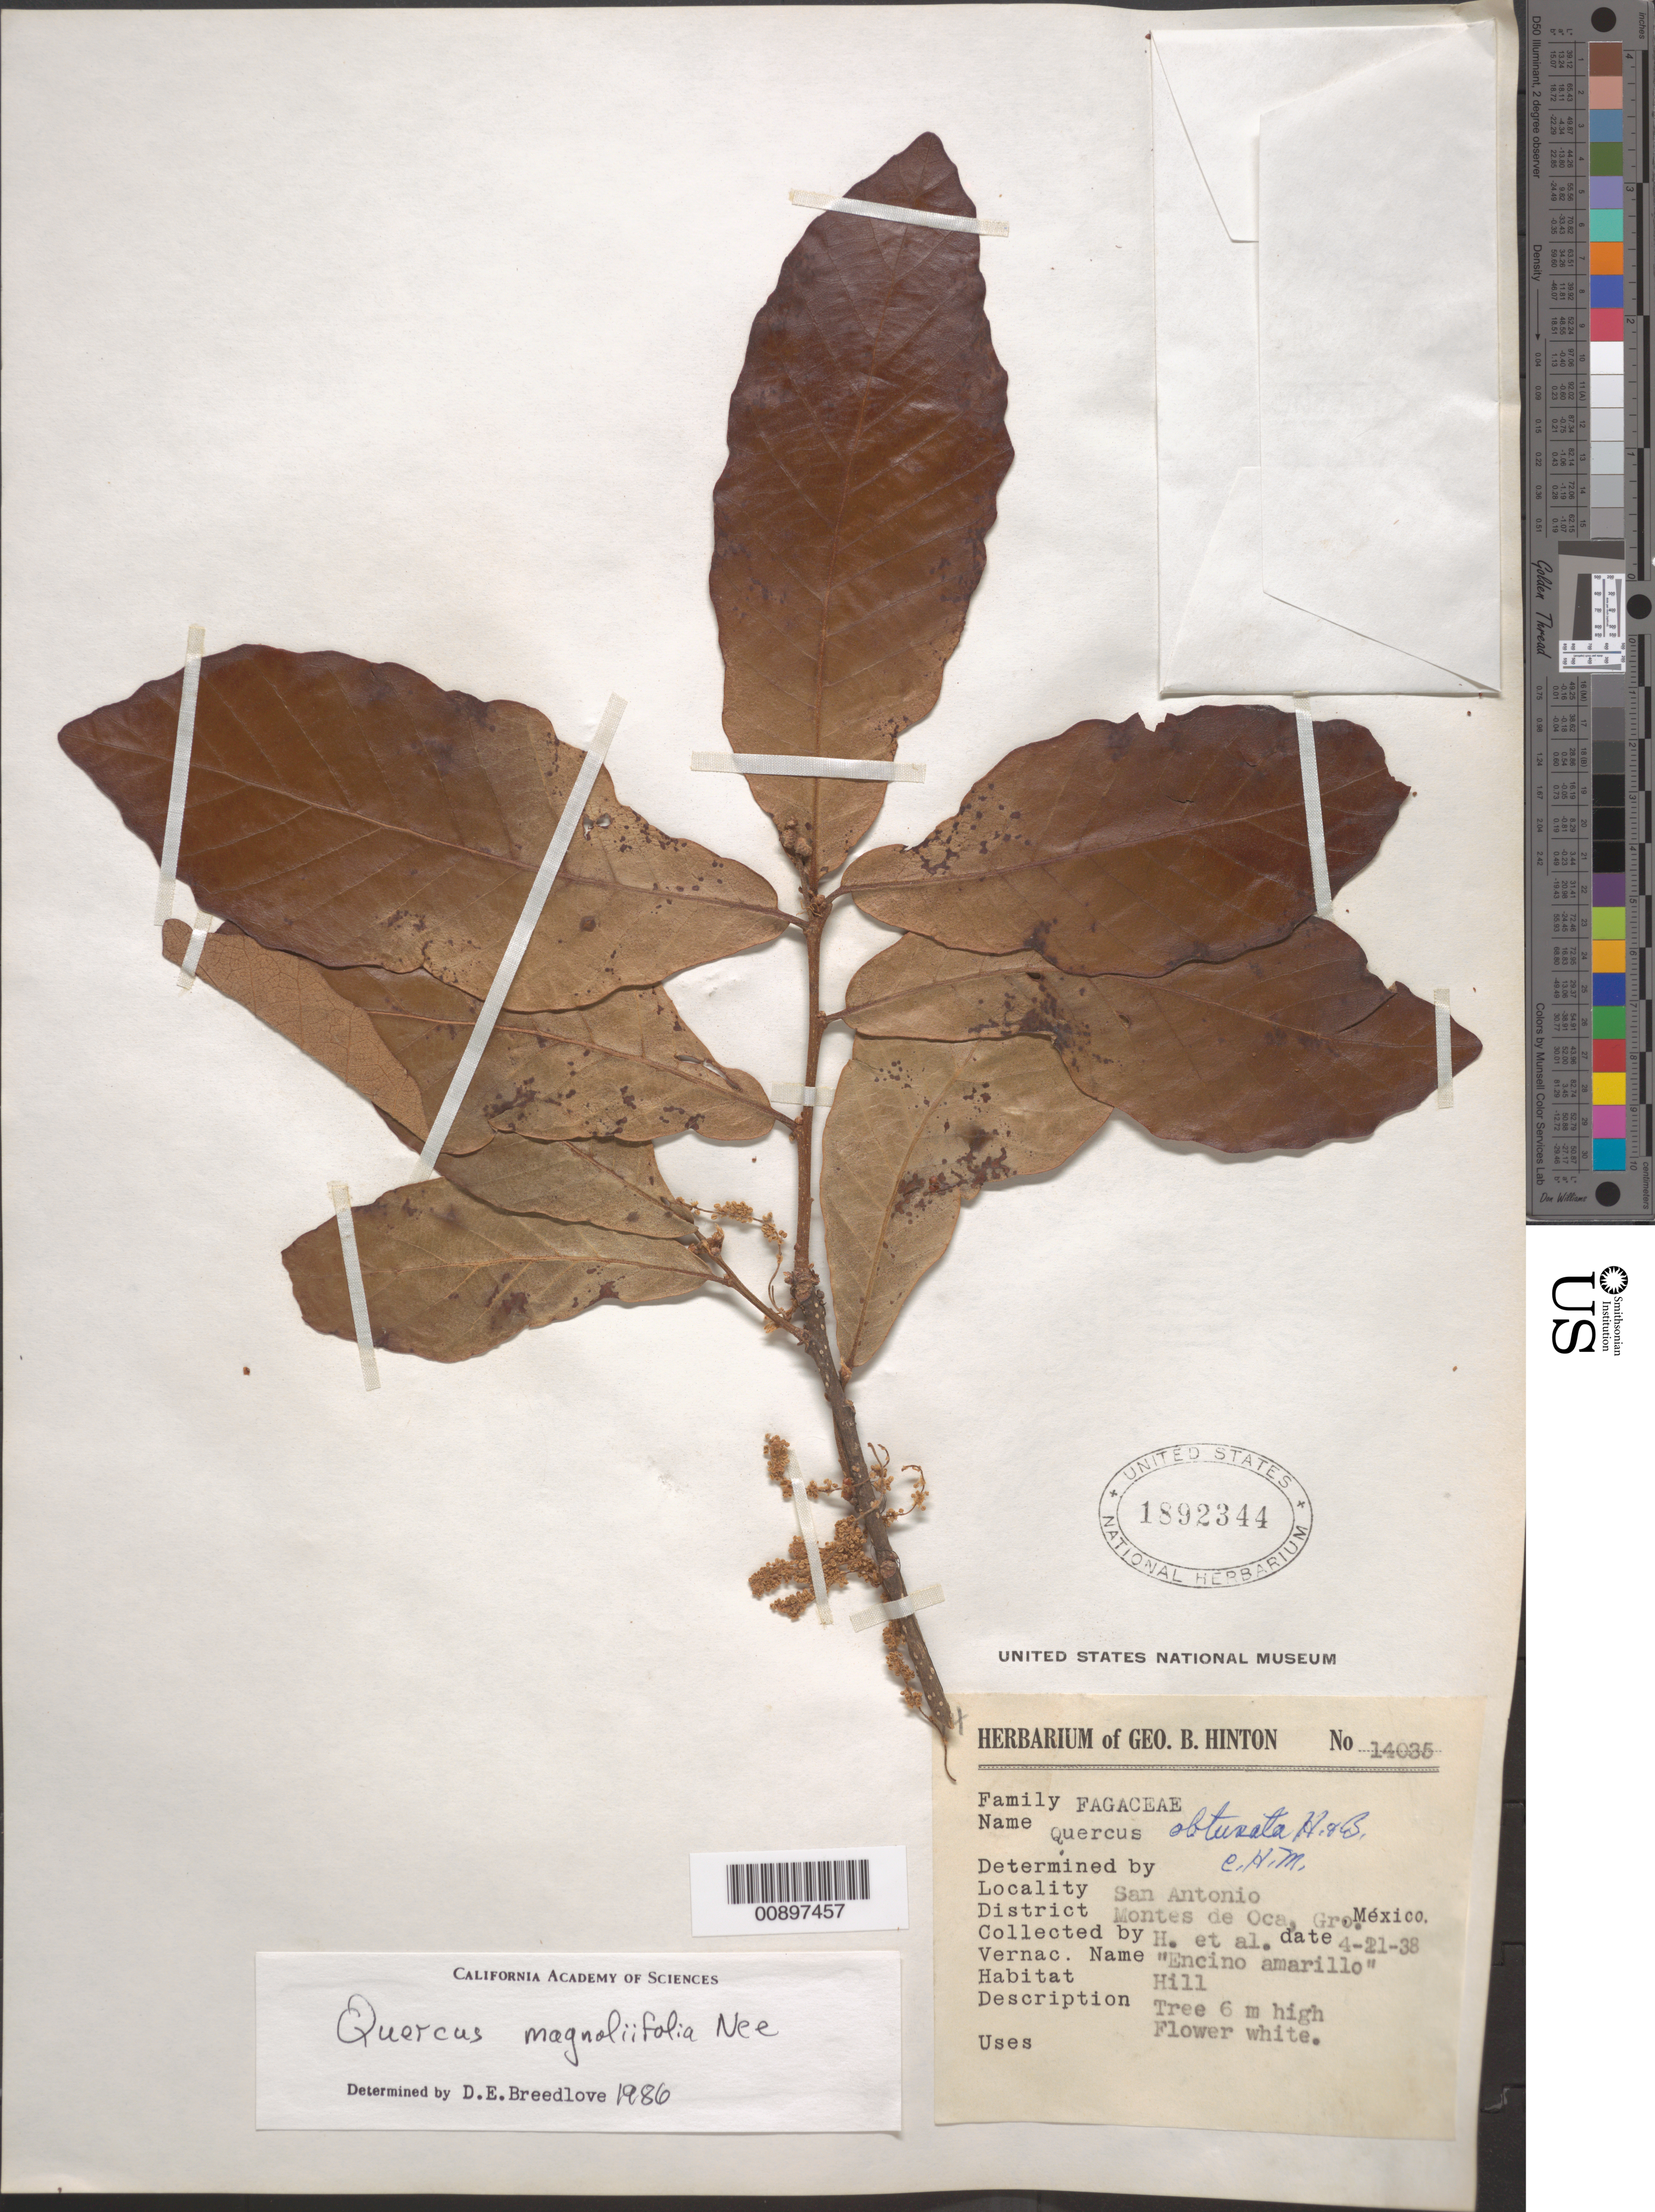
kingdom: Plantae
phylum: Tracheophyta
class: Magnoliopsida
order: Fagales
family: Fagaceae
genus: Quercus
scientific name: Quercus magnoliifolia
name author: Née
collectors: G. B. Hinton & et al.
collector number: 14035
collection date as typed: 21 Apr 1938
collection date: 1938-04-21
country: Mexico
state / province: Guerrero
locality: San Antonio, District Montes de Oca, Guerrero.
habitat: Hill.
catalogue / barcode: US 1892344